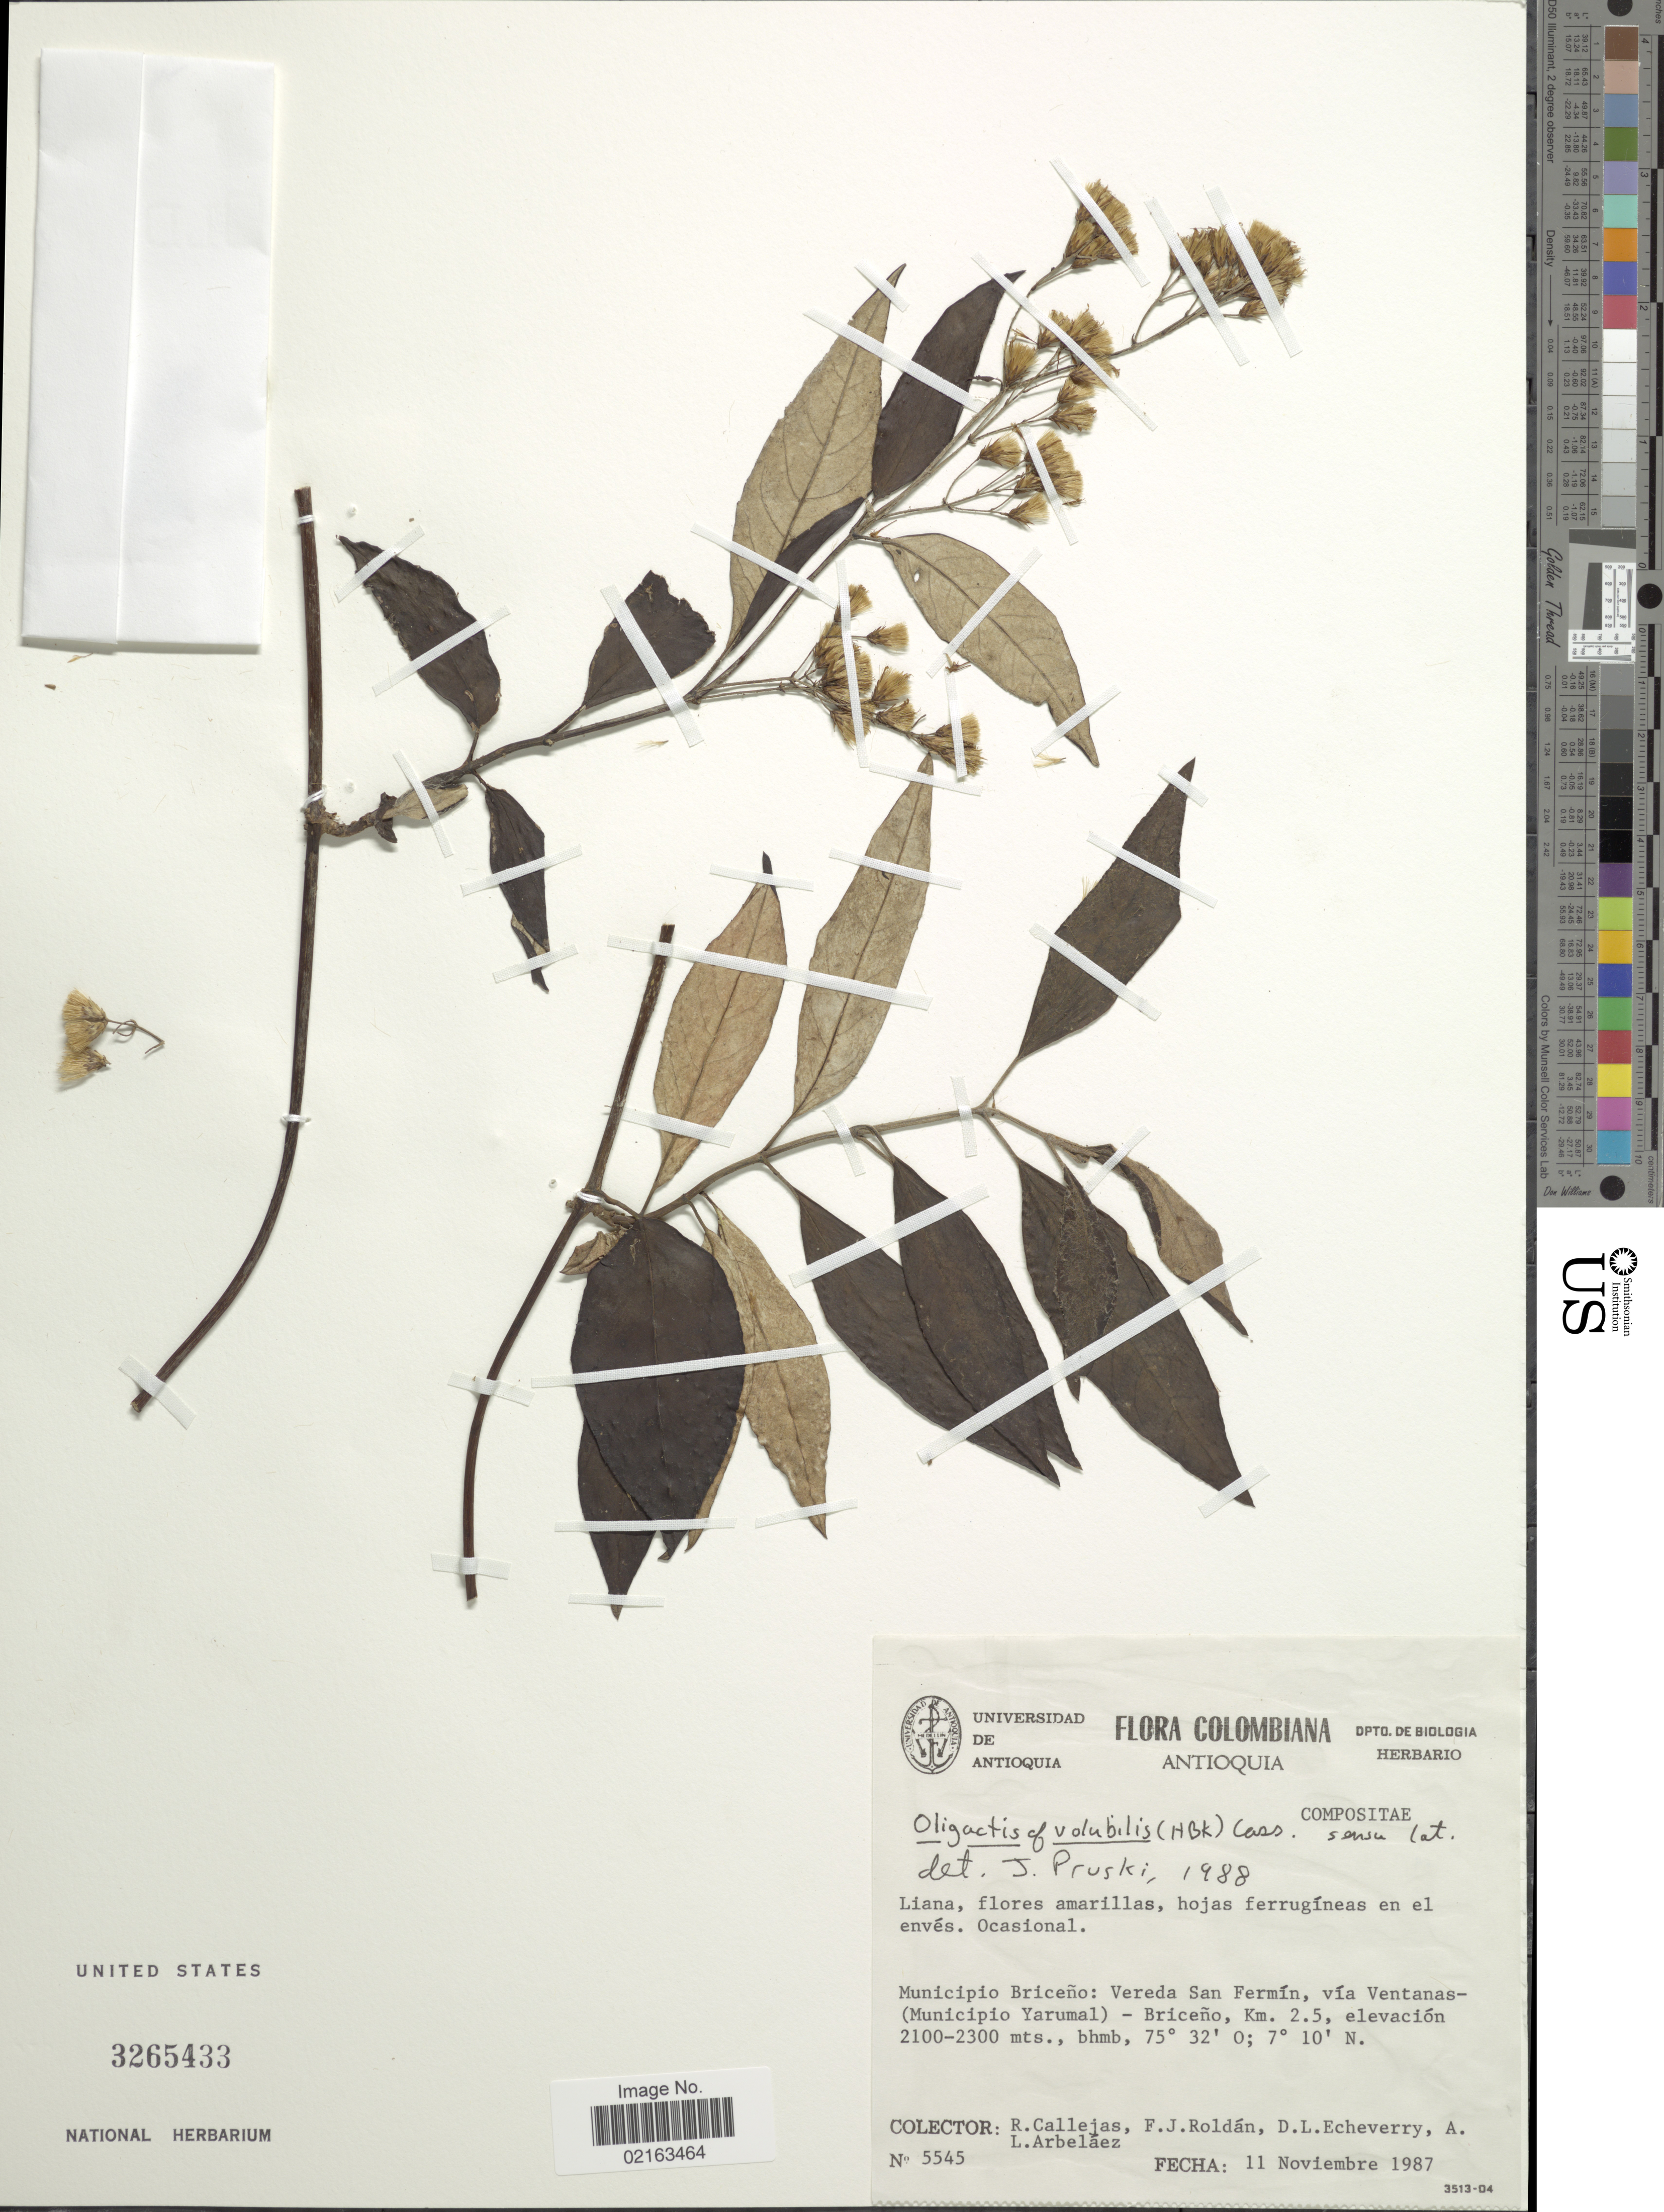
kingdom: Plantae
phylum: Tracheophyta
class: Magnoliopsida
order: Asterales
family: Asteraceae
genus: Oligactis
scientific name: Oligactis volubilis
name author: (Kunth) Cass.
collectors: R. Callejas, F. J. Roldán, D. Echeverry & A. Arbaláez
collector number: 5545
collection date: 1987-11-11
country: Colombia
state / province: Antioquia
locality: Municipio Briceño: Vereda San Fermín, vía Ventanas- (Municipio Yarumal) - Briceño, Km. 2.5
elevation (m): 2100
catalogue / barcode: US 3265433